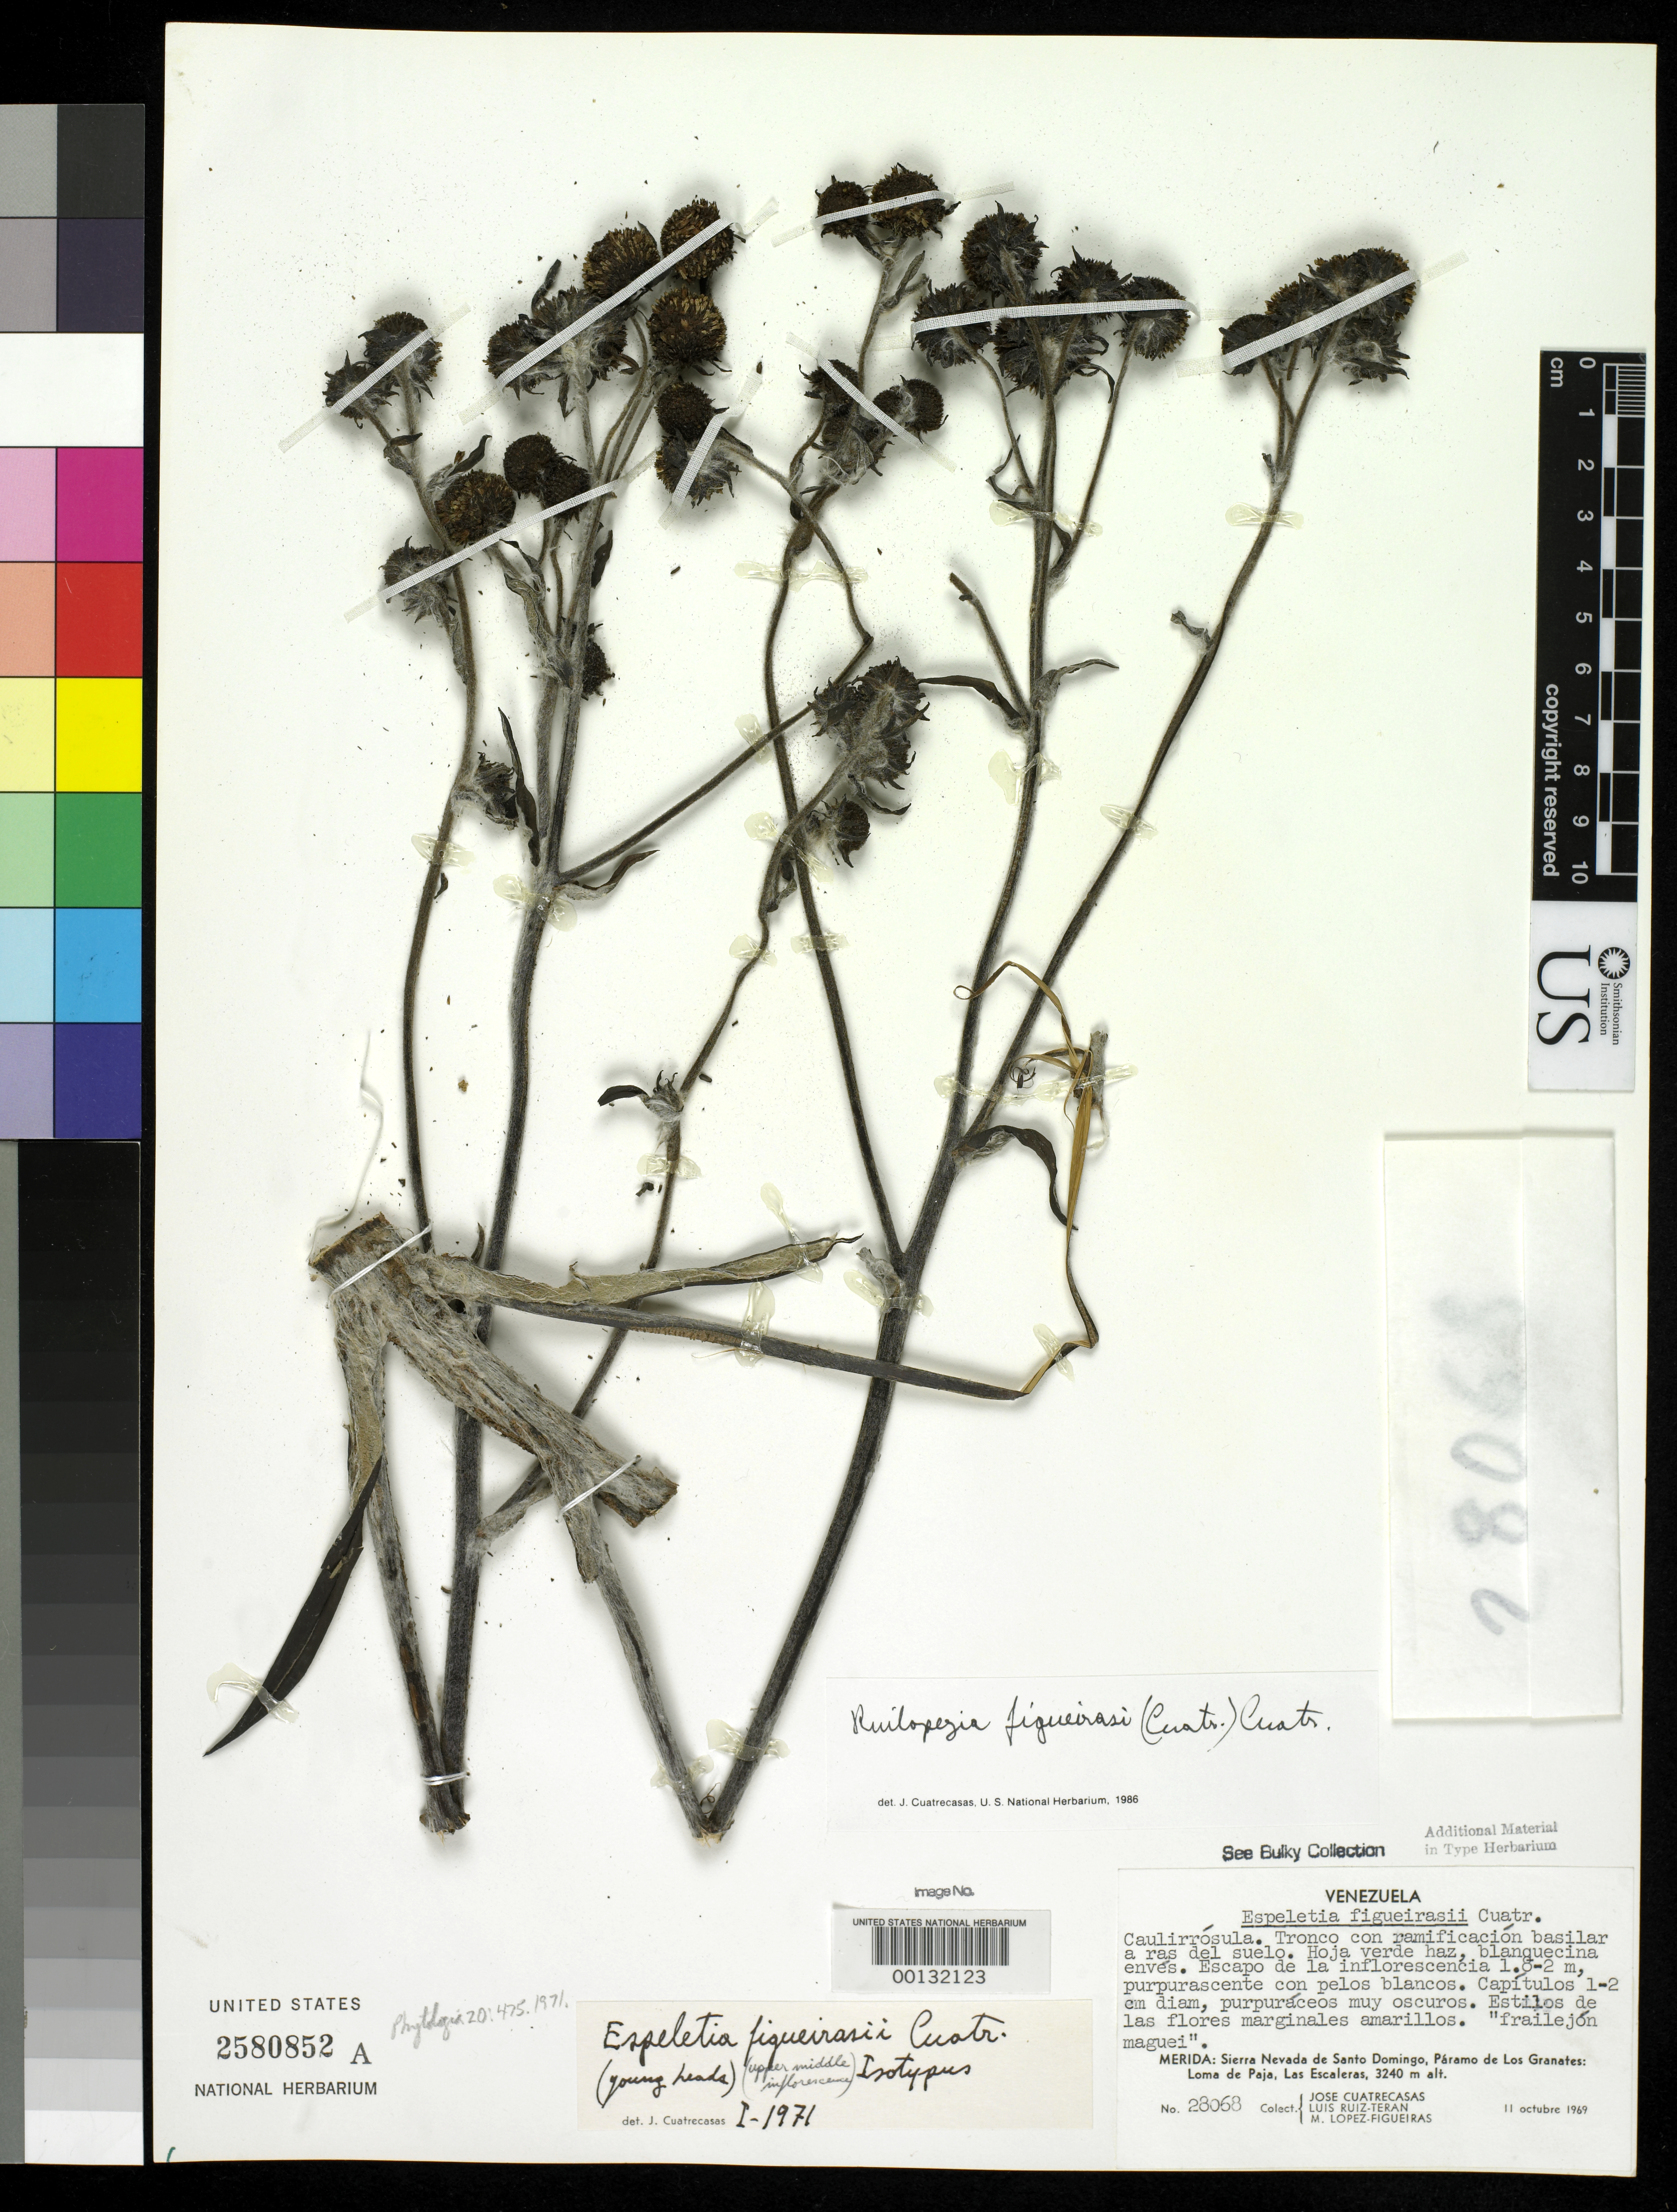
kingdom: Plantae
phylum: Tracheophyta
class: Magnoliopsida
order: Asterales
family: Asteraceae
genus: Espeletia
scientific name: Espeletia figueirasii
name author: Cuatrec.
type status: Isotype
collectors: J. Cuatrecasas, L. E. Ruíz-Terán & M. López Figueiras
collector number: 28068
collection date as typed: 11 Oct 1969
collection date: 1969-10-11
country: Venezuela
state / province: Mérida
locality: Sierra Nevada de Santo Domingo, Páramo de Los Granates, Loma de Paja, Las Escaleras.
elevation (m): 3240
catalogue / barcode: US 2580852